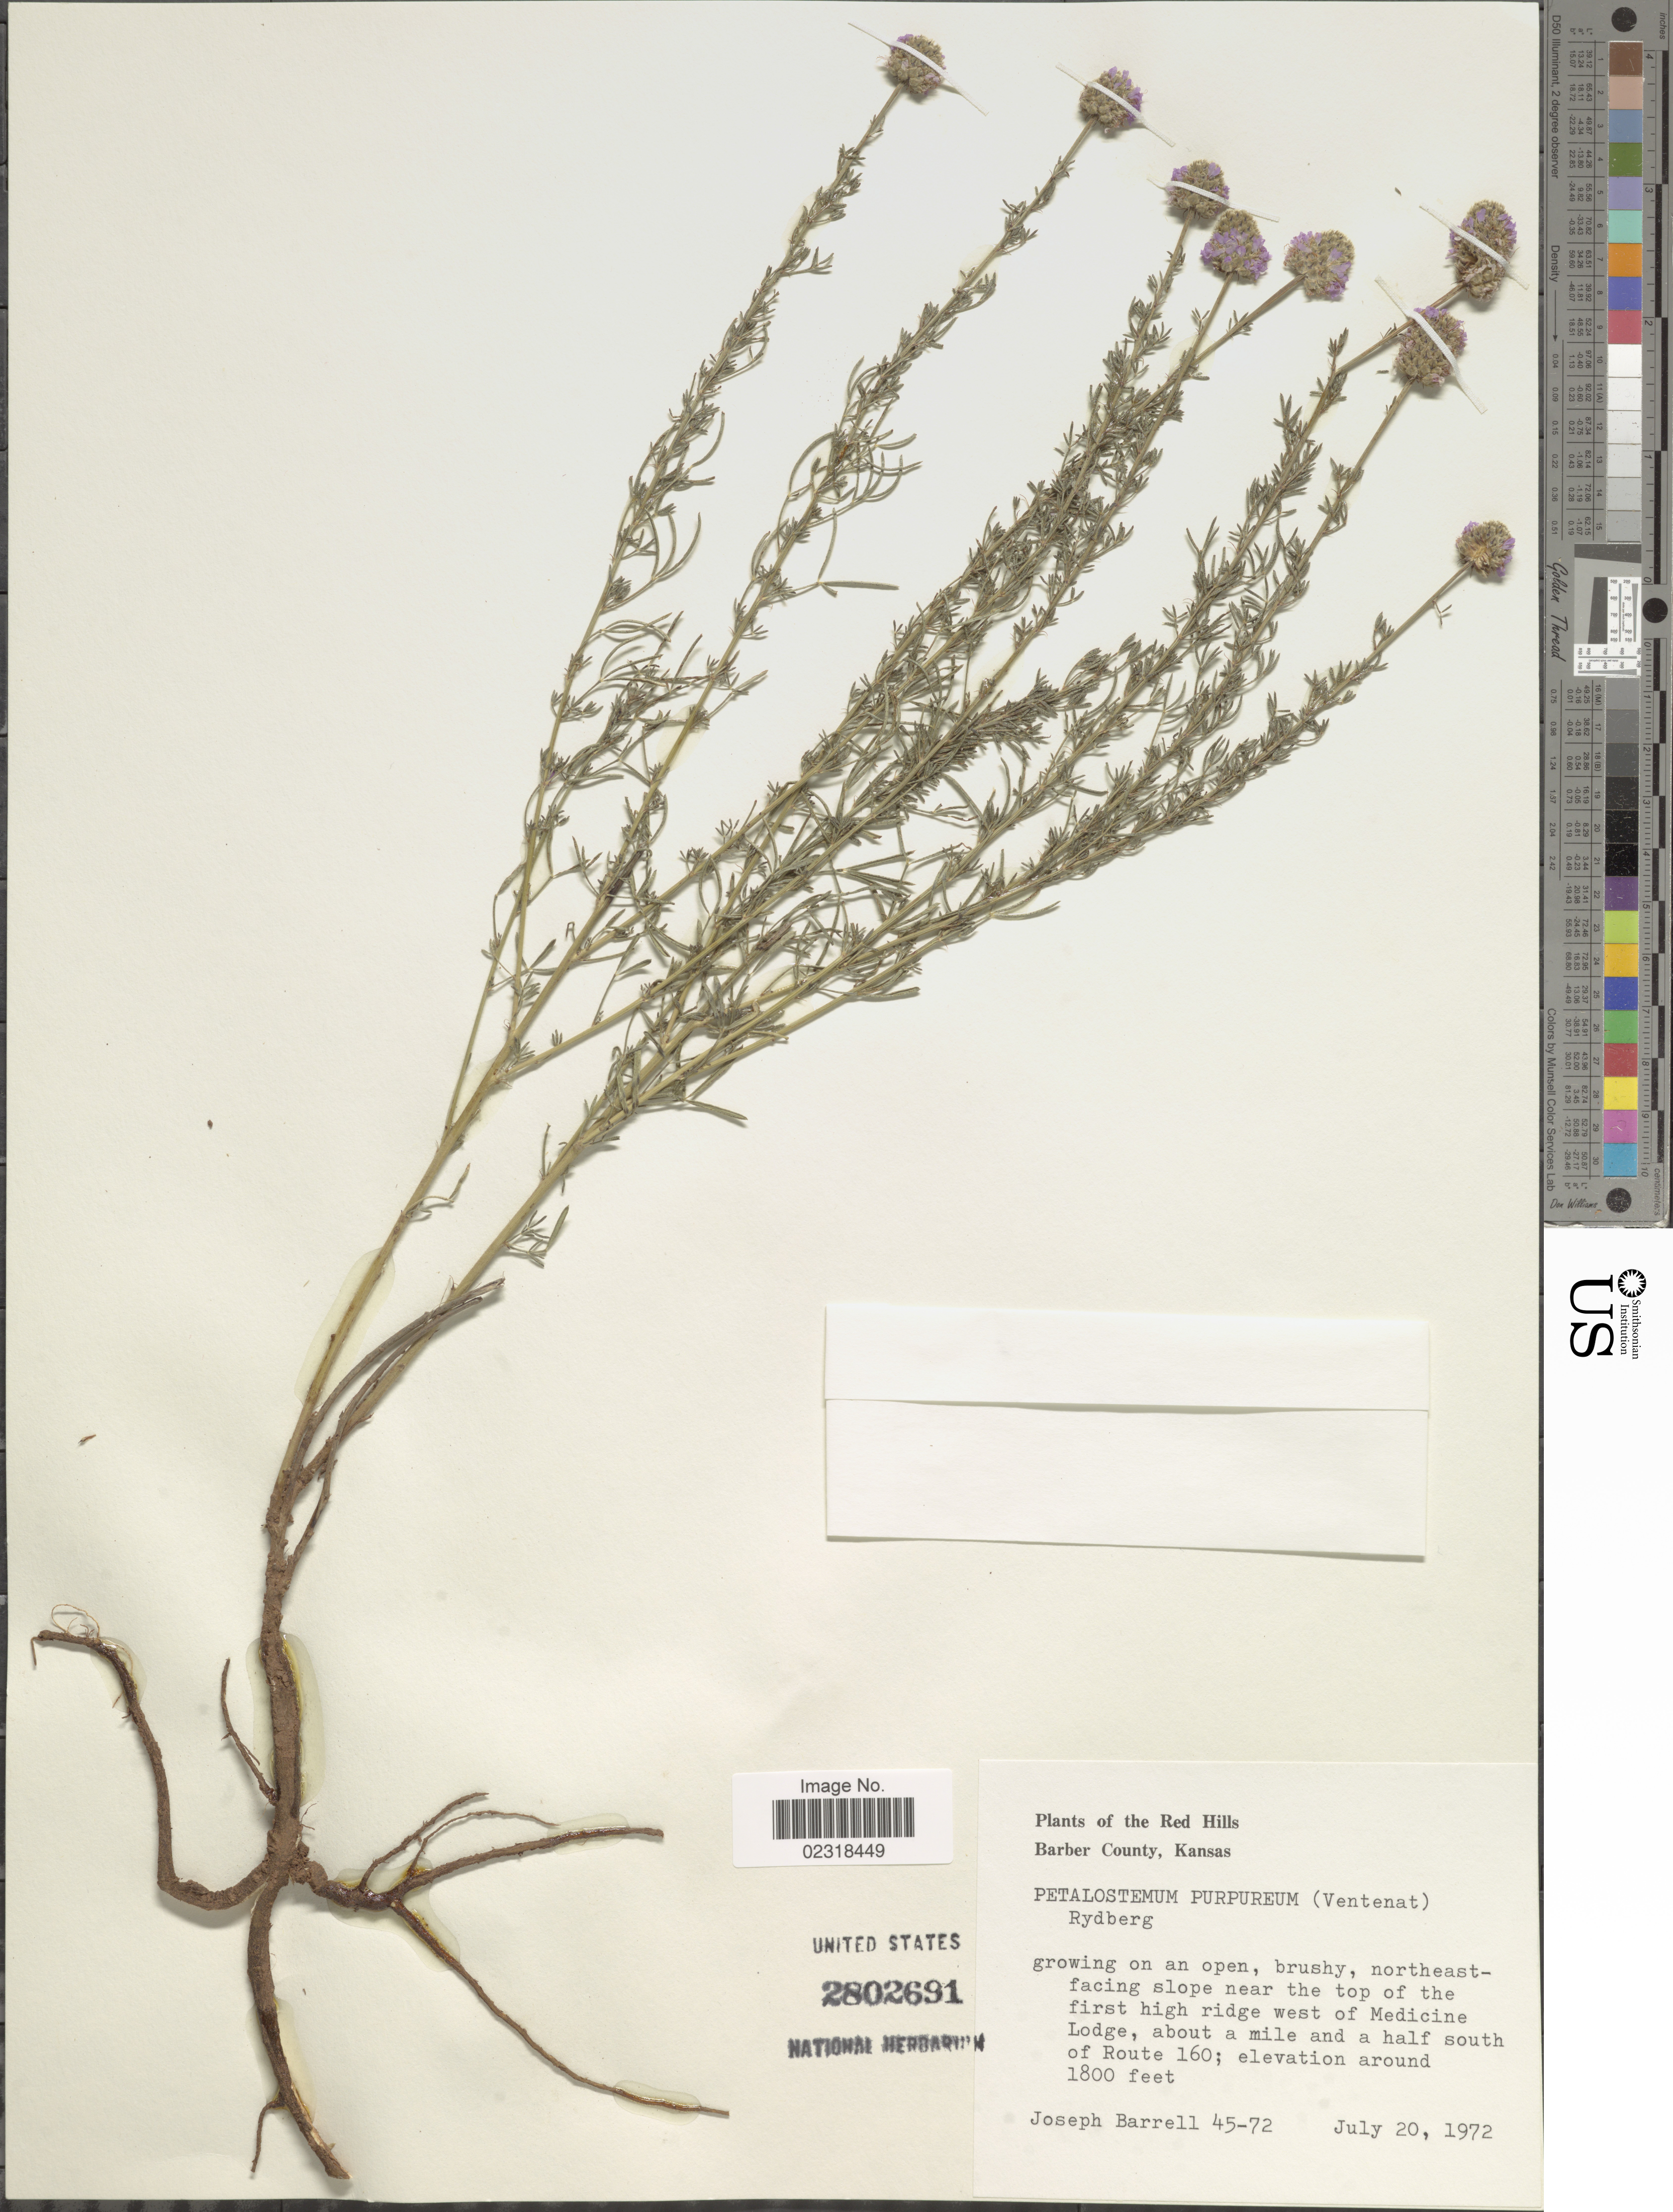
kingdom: Plantae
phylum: Tracheophyta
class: Magnoliopsida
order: Fabales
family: Fabaceae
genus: Dalea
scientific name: Dalea purpurea var. purpurea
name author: Vent.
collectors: J. Barrell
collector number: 4572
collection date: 1972-07-20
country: United States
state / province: Kansas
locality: The Red Hills, Barber County, Kansas, Northeast-facing slope near the top of the first high ridge west of Medicine Lodge, about a mile and a half south of Route 160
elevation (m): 549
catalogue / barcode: US 2802691